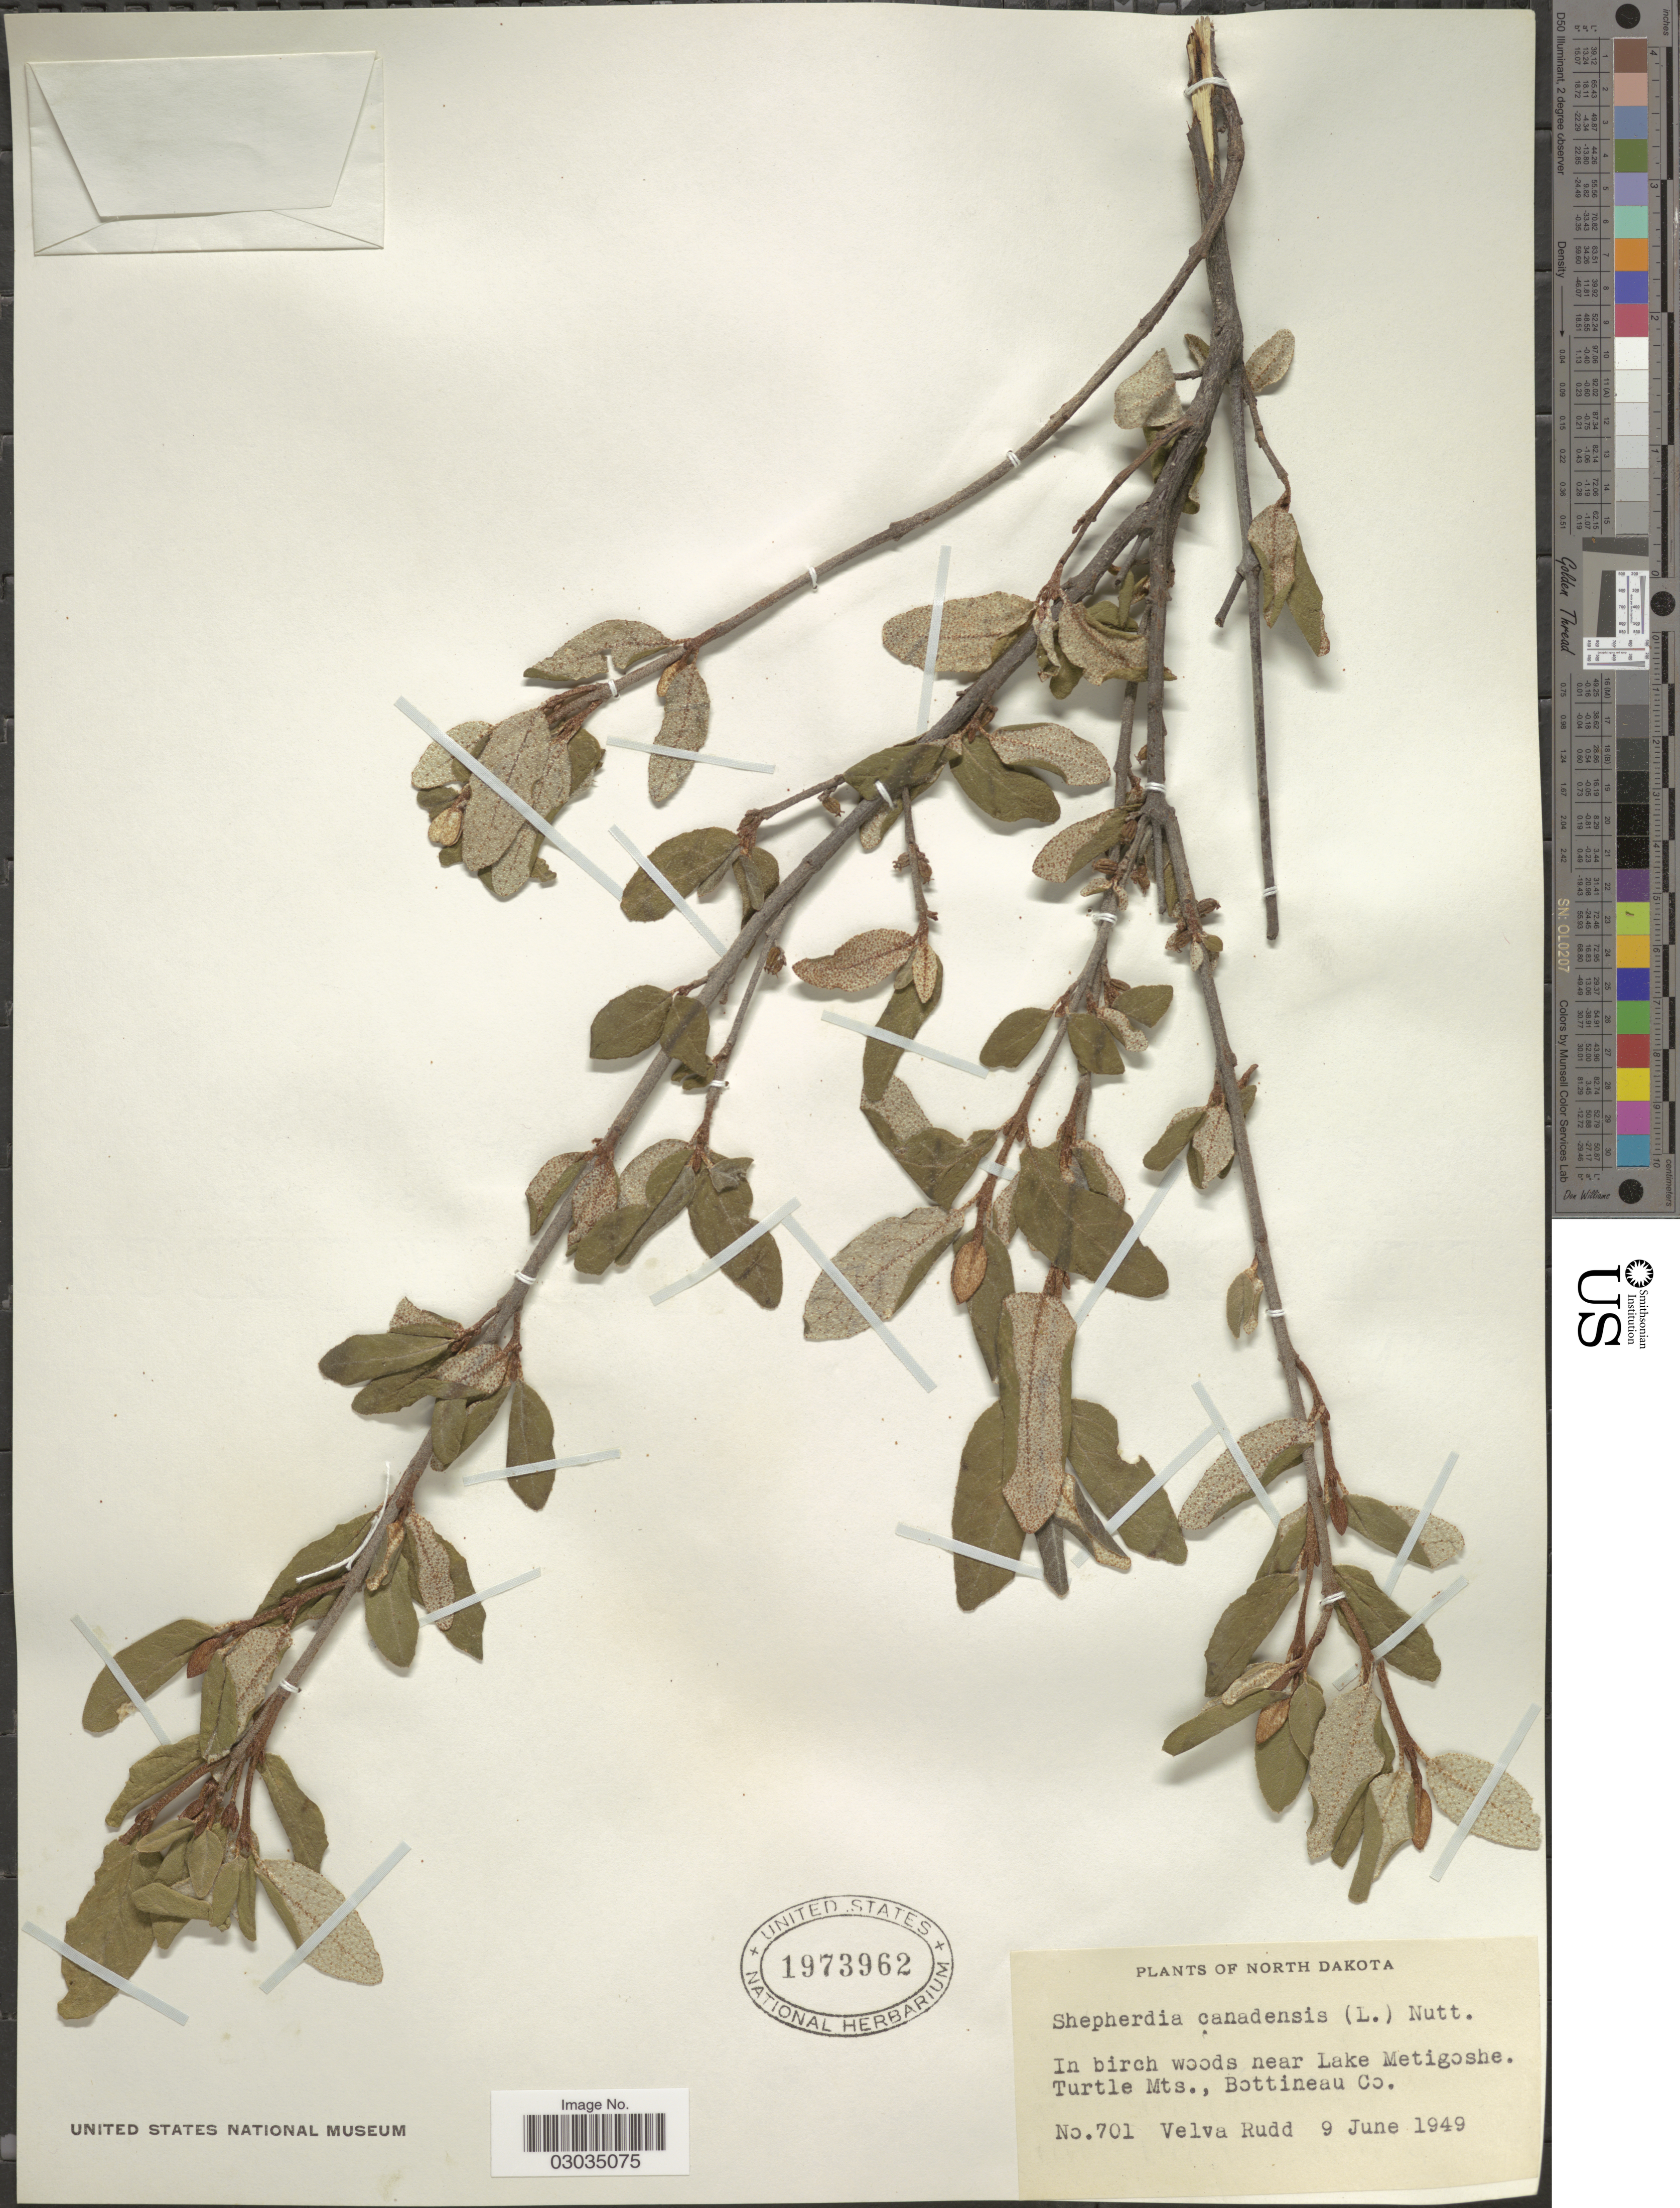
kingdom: Plantae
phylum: Tracheophyta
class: Magnoliopsida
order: Rosales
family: Elaeagnaceae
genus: Shepherdia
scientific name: Shepherdia canadensis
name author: (L.) Nutt.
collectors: V. E. Rudd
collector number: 701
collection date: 1949-06-09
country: United States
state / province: North Dakota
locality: In birch woods near Lake Metigoshe, Turtle Mts., Bottineau Co.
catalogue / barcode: US 1973962